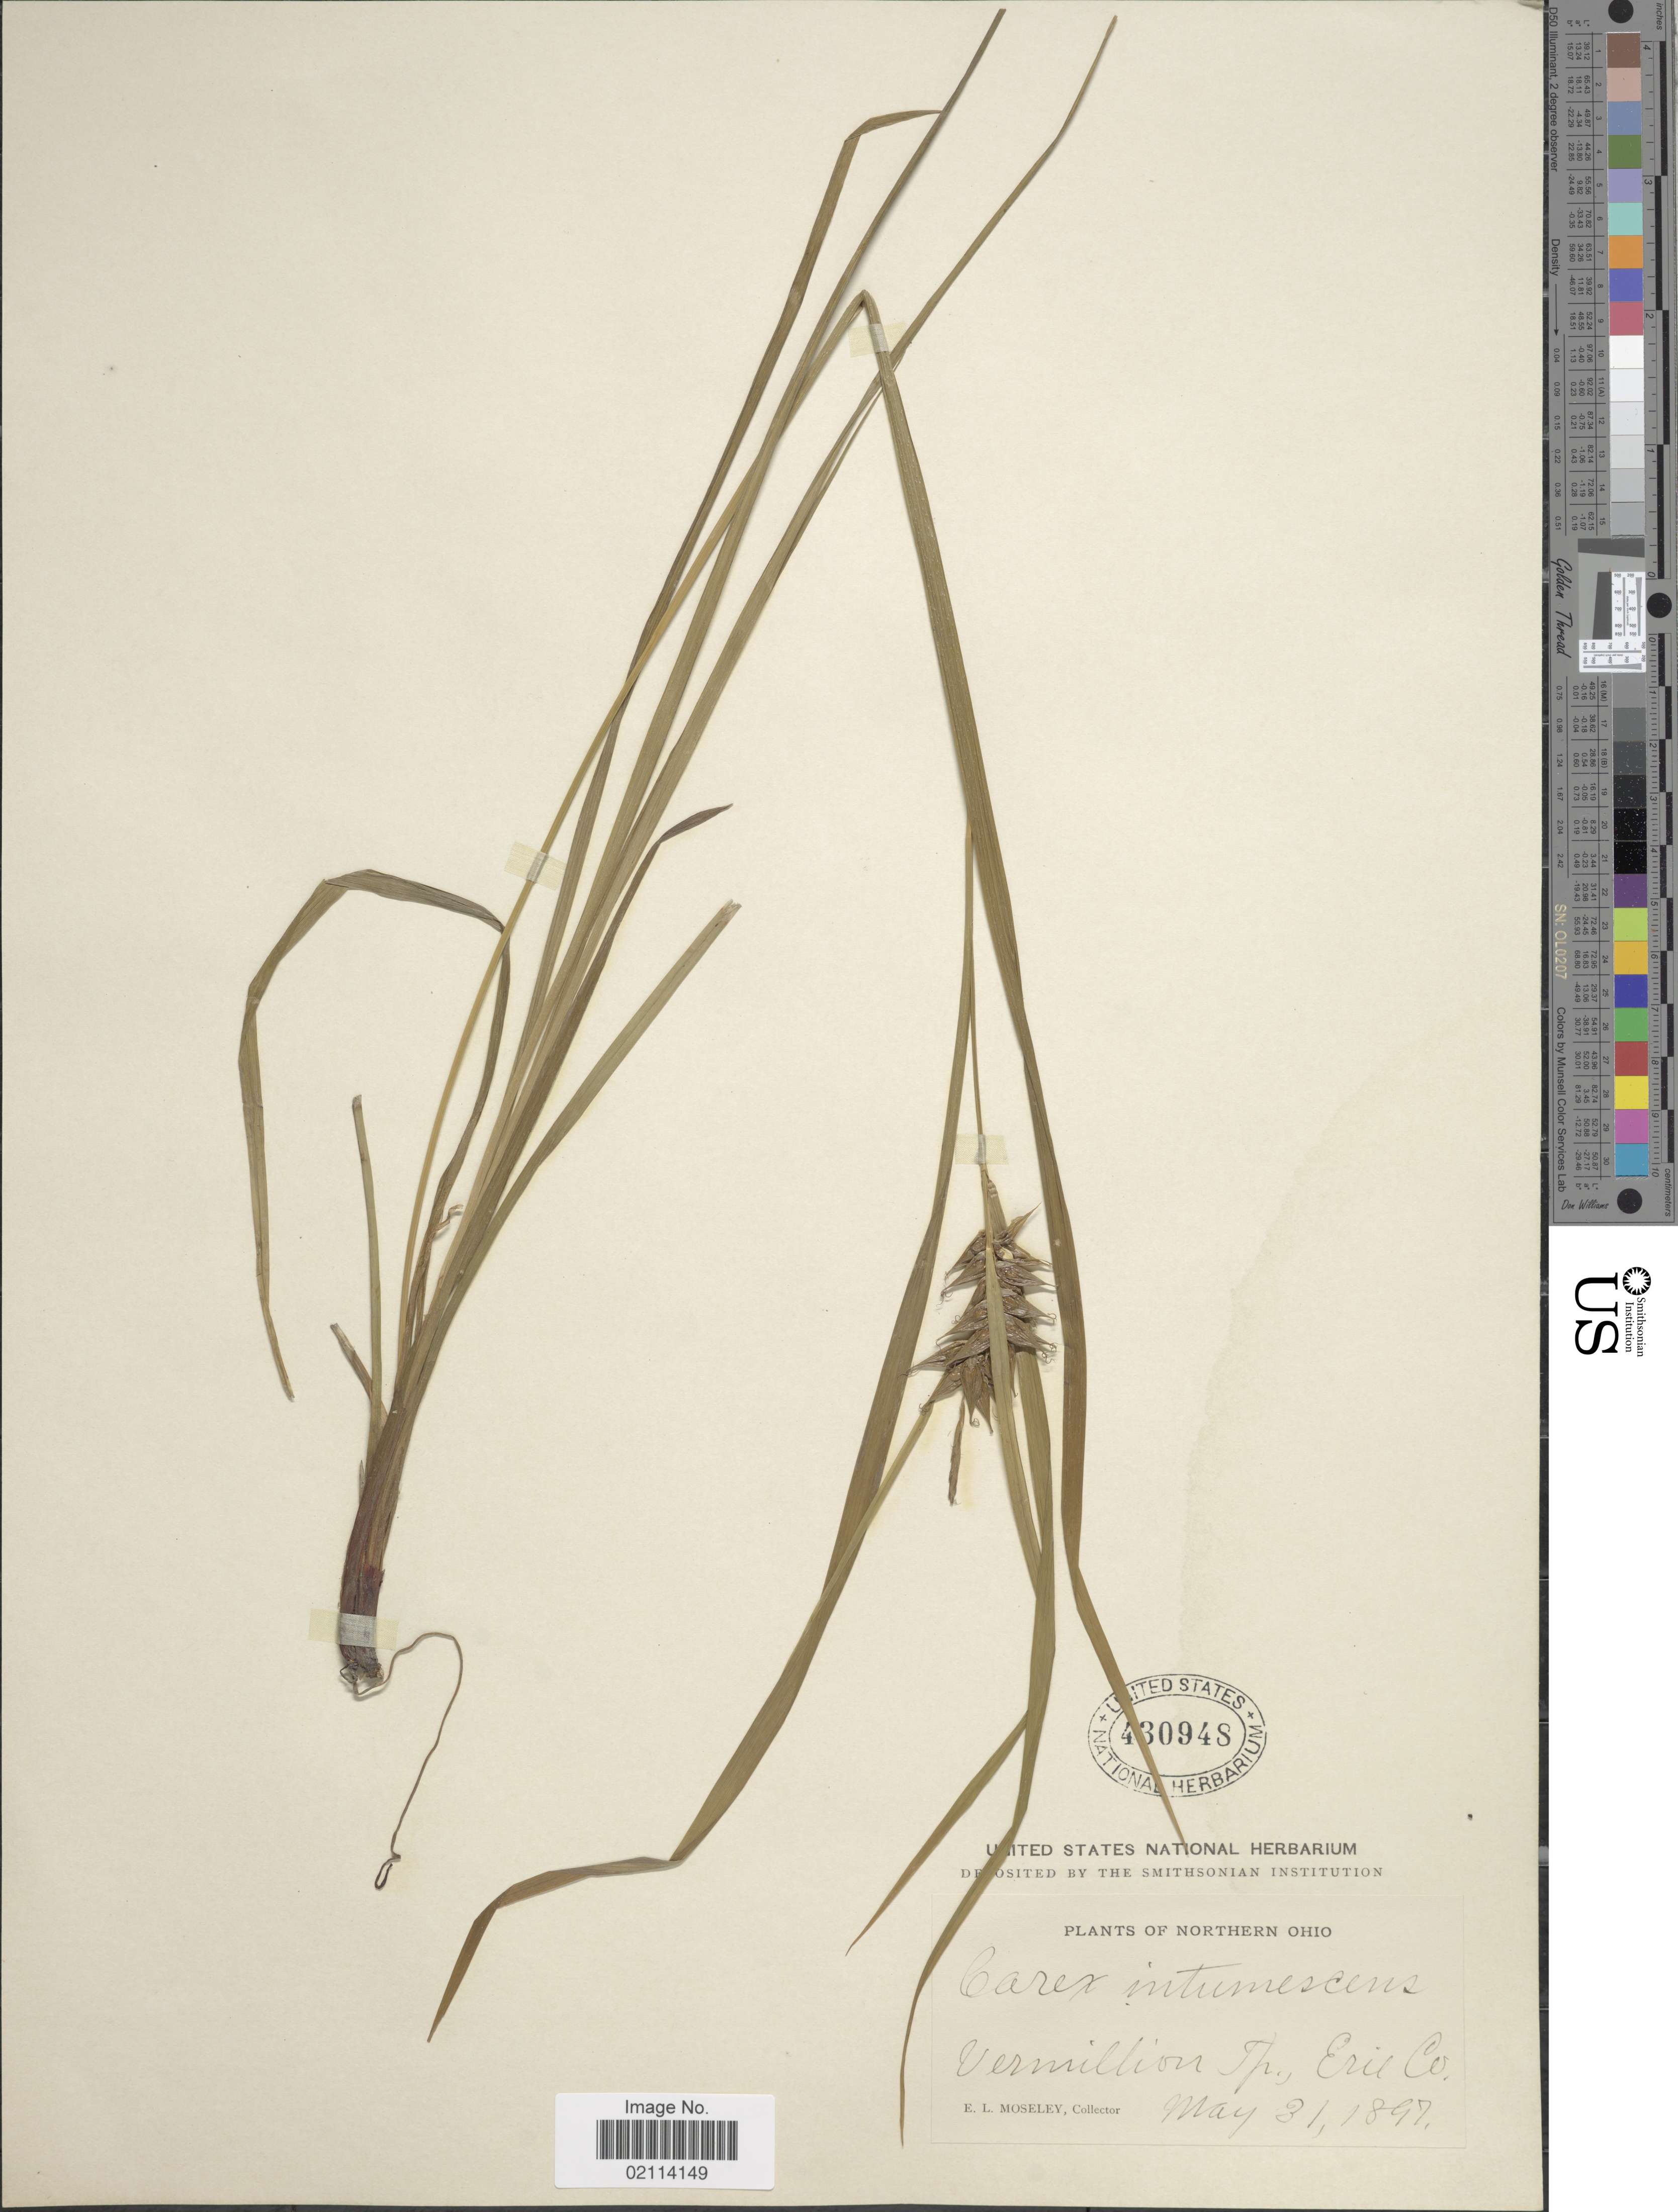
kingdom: Plantae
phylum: Tracheophyta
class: Liliopsida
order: Poales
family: Cyperaceae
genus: Carex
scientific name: Carex intumescens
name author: Rudge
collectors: E. Moseley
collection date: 1897-05-31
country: United States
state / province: Ohio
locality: Northern Ohio, Vermillion Tp., Erie Co.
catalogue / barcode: US 430948